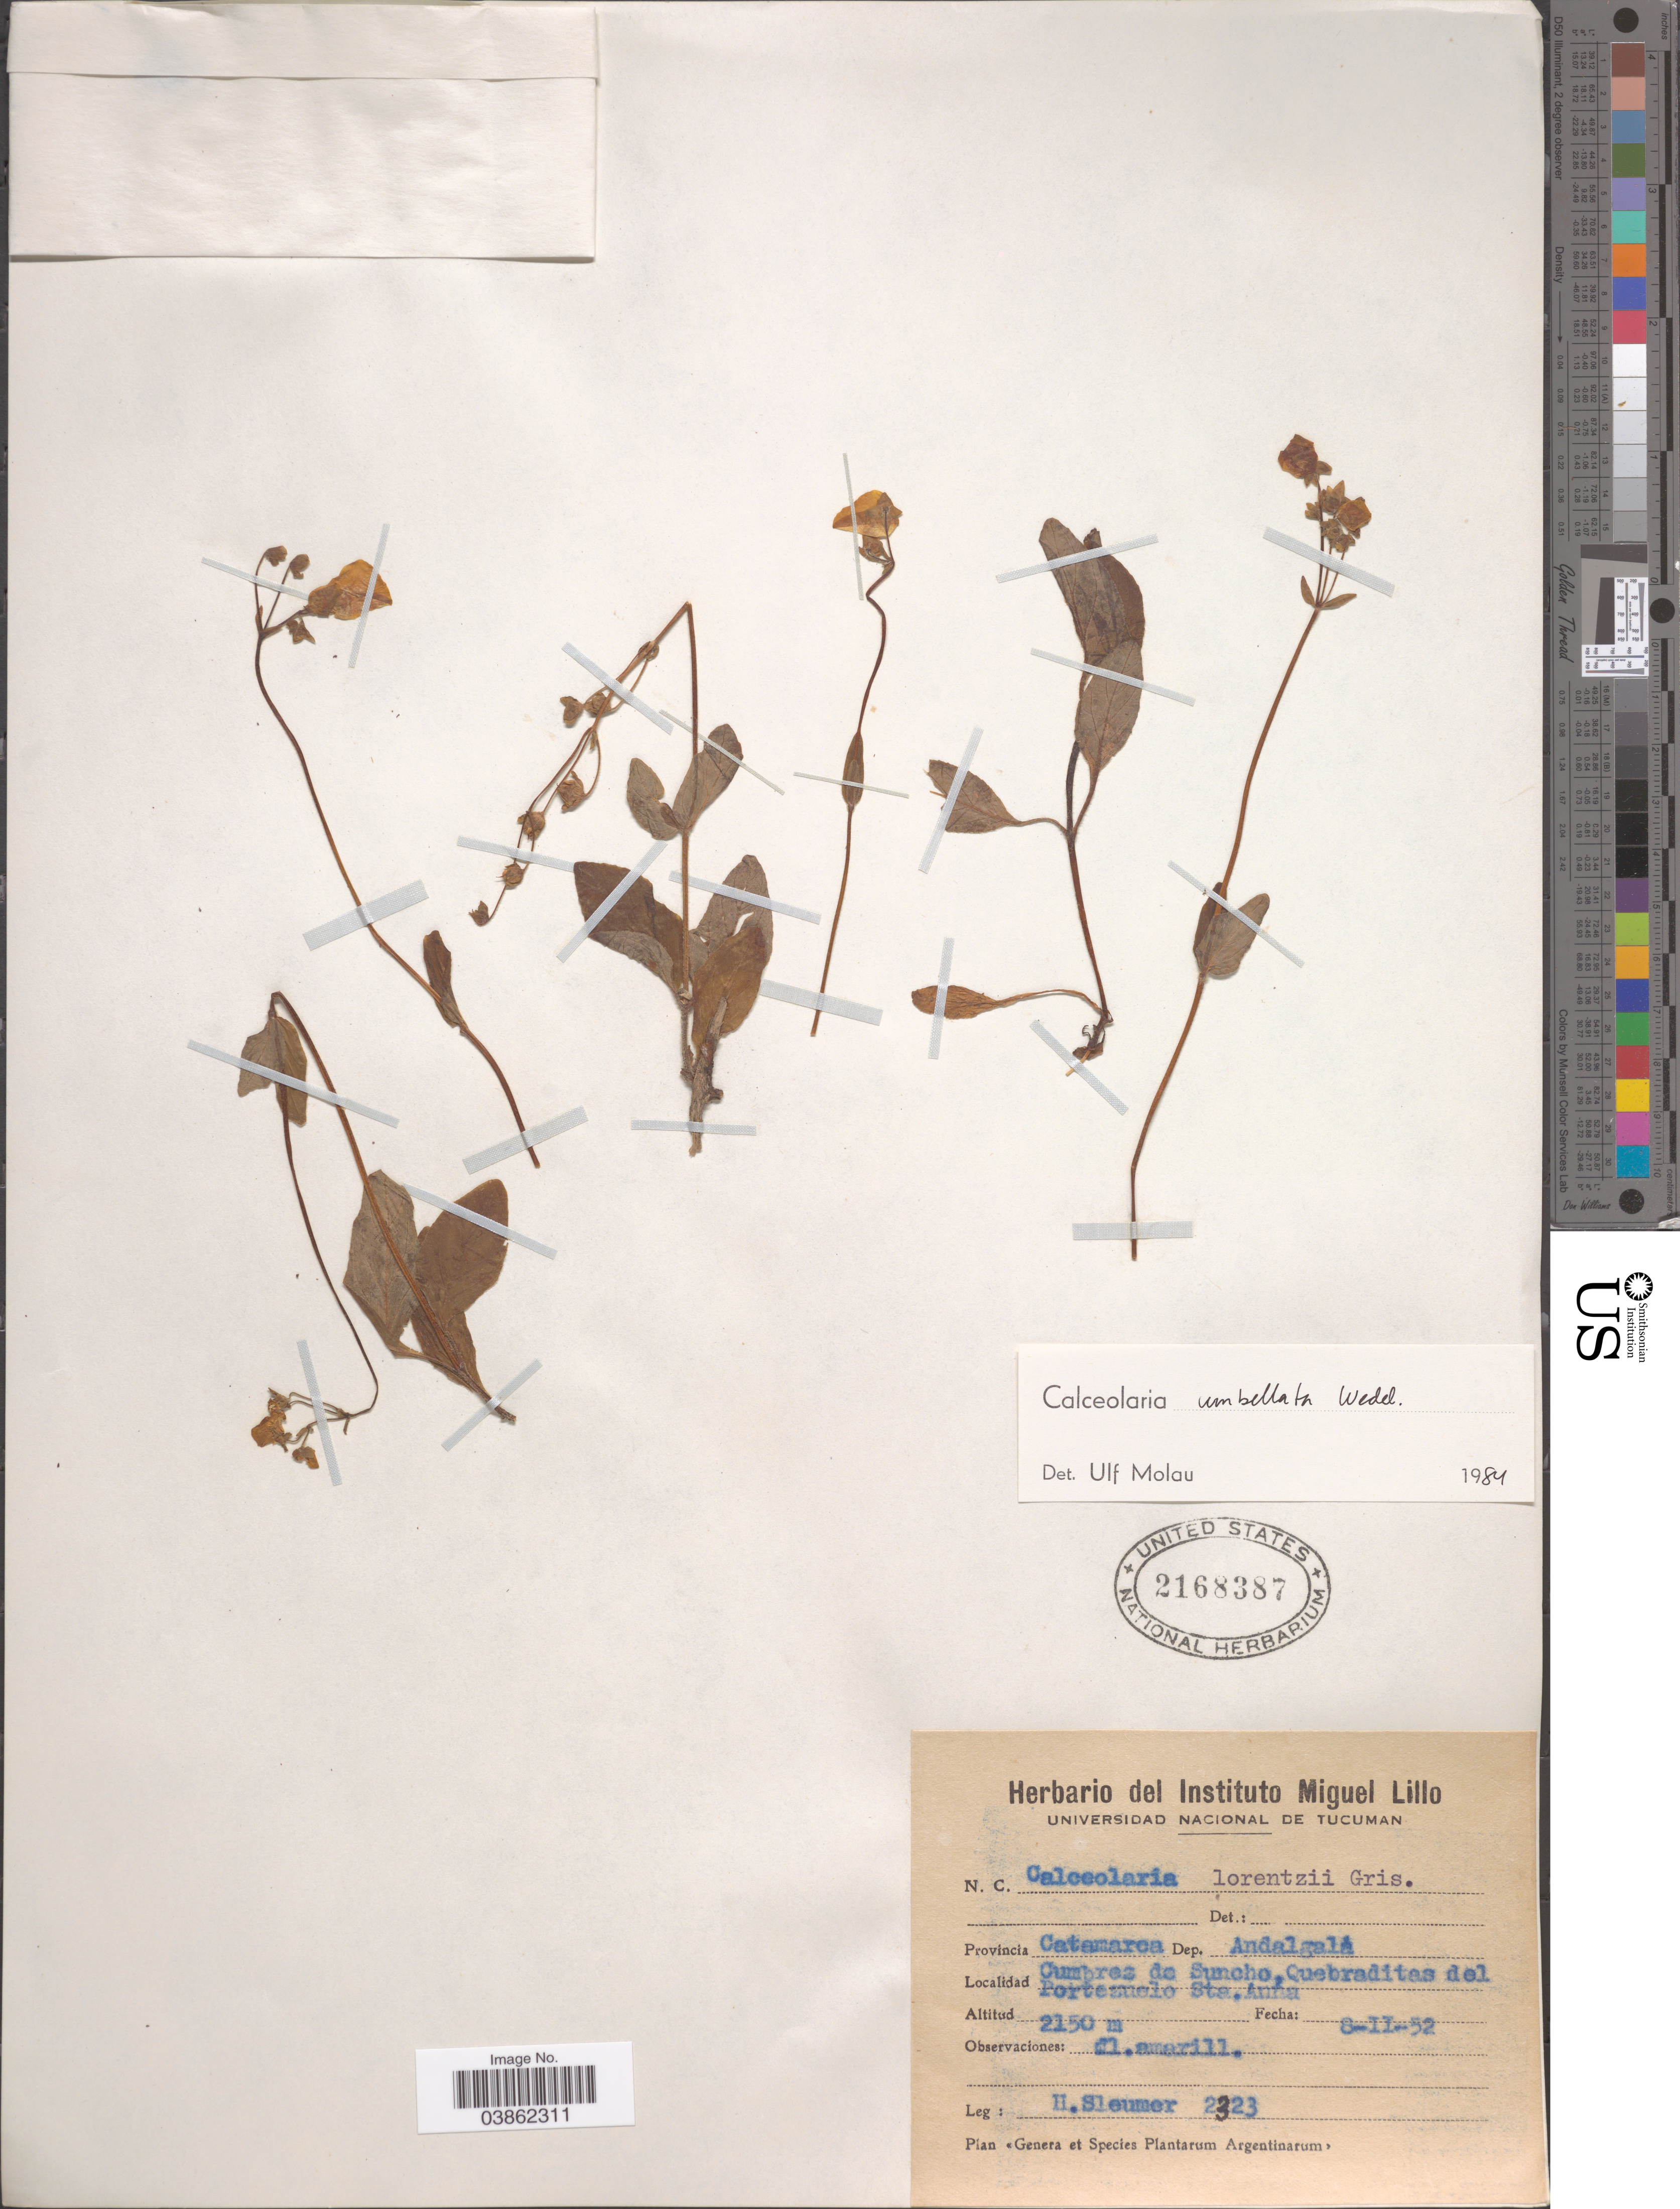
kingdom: Plantae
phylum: Tracheophyta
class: Magnoliopsida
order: Lamiales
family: Calceolariaceae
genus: Calceolaria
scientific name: Calceolaria umbellata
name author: Wedd.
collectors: H. O. Sleumer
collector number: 2323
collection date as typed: Transcribed d/m/y: 8/2/52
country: Argentina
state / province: Catamarca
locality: Dep. Andalgalá. Cumbrez de Suncho,Quebraditas del Portezuelo Sta.Anna.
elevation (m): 2150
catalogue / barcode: US 2168387